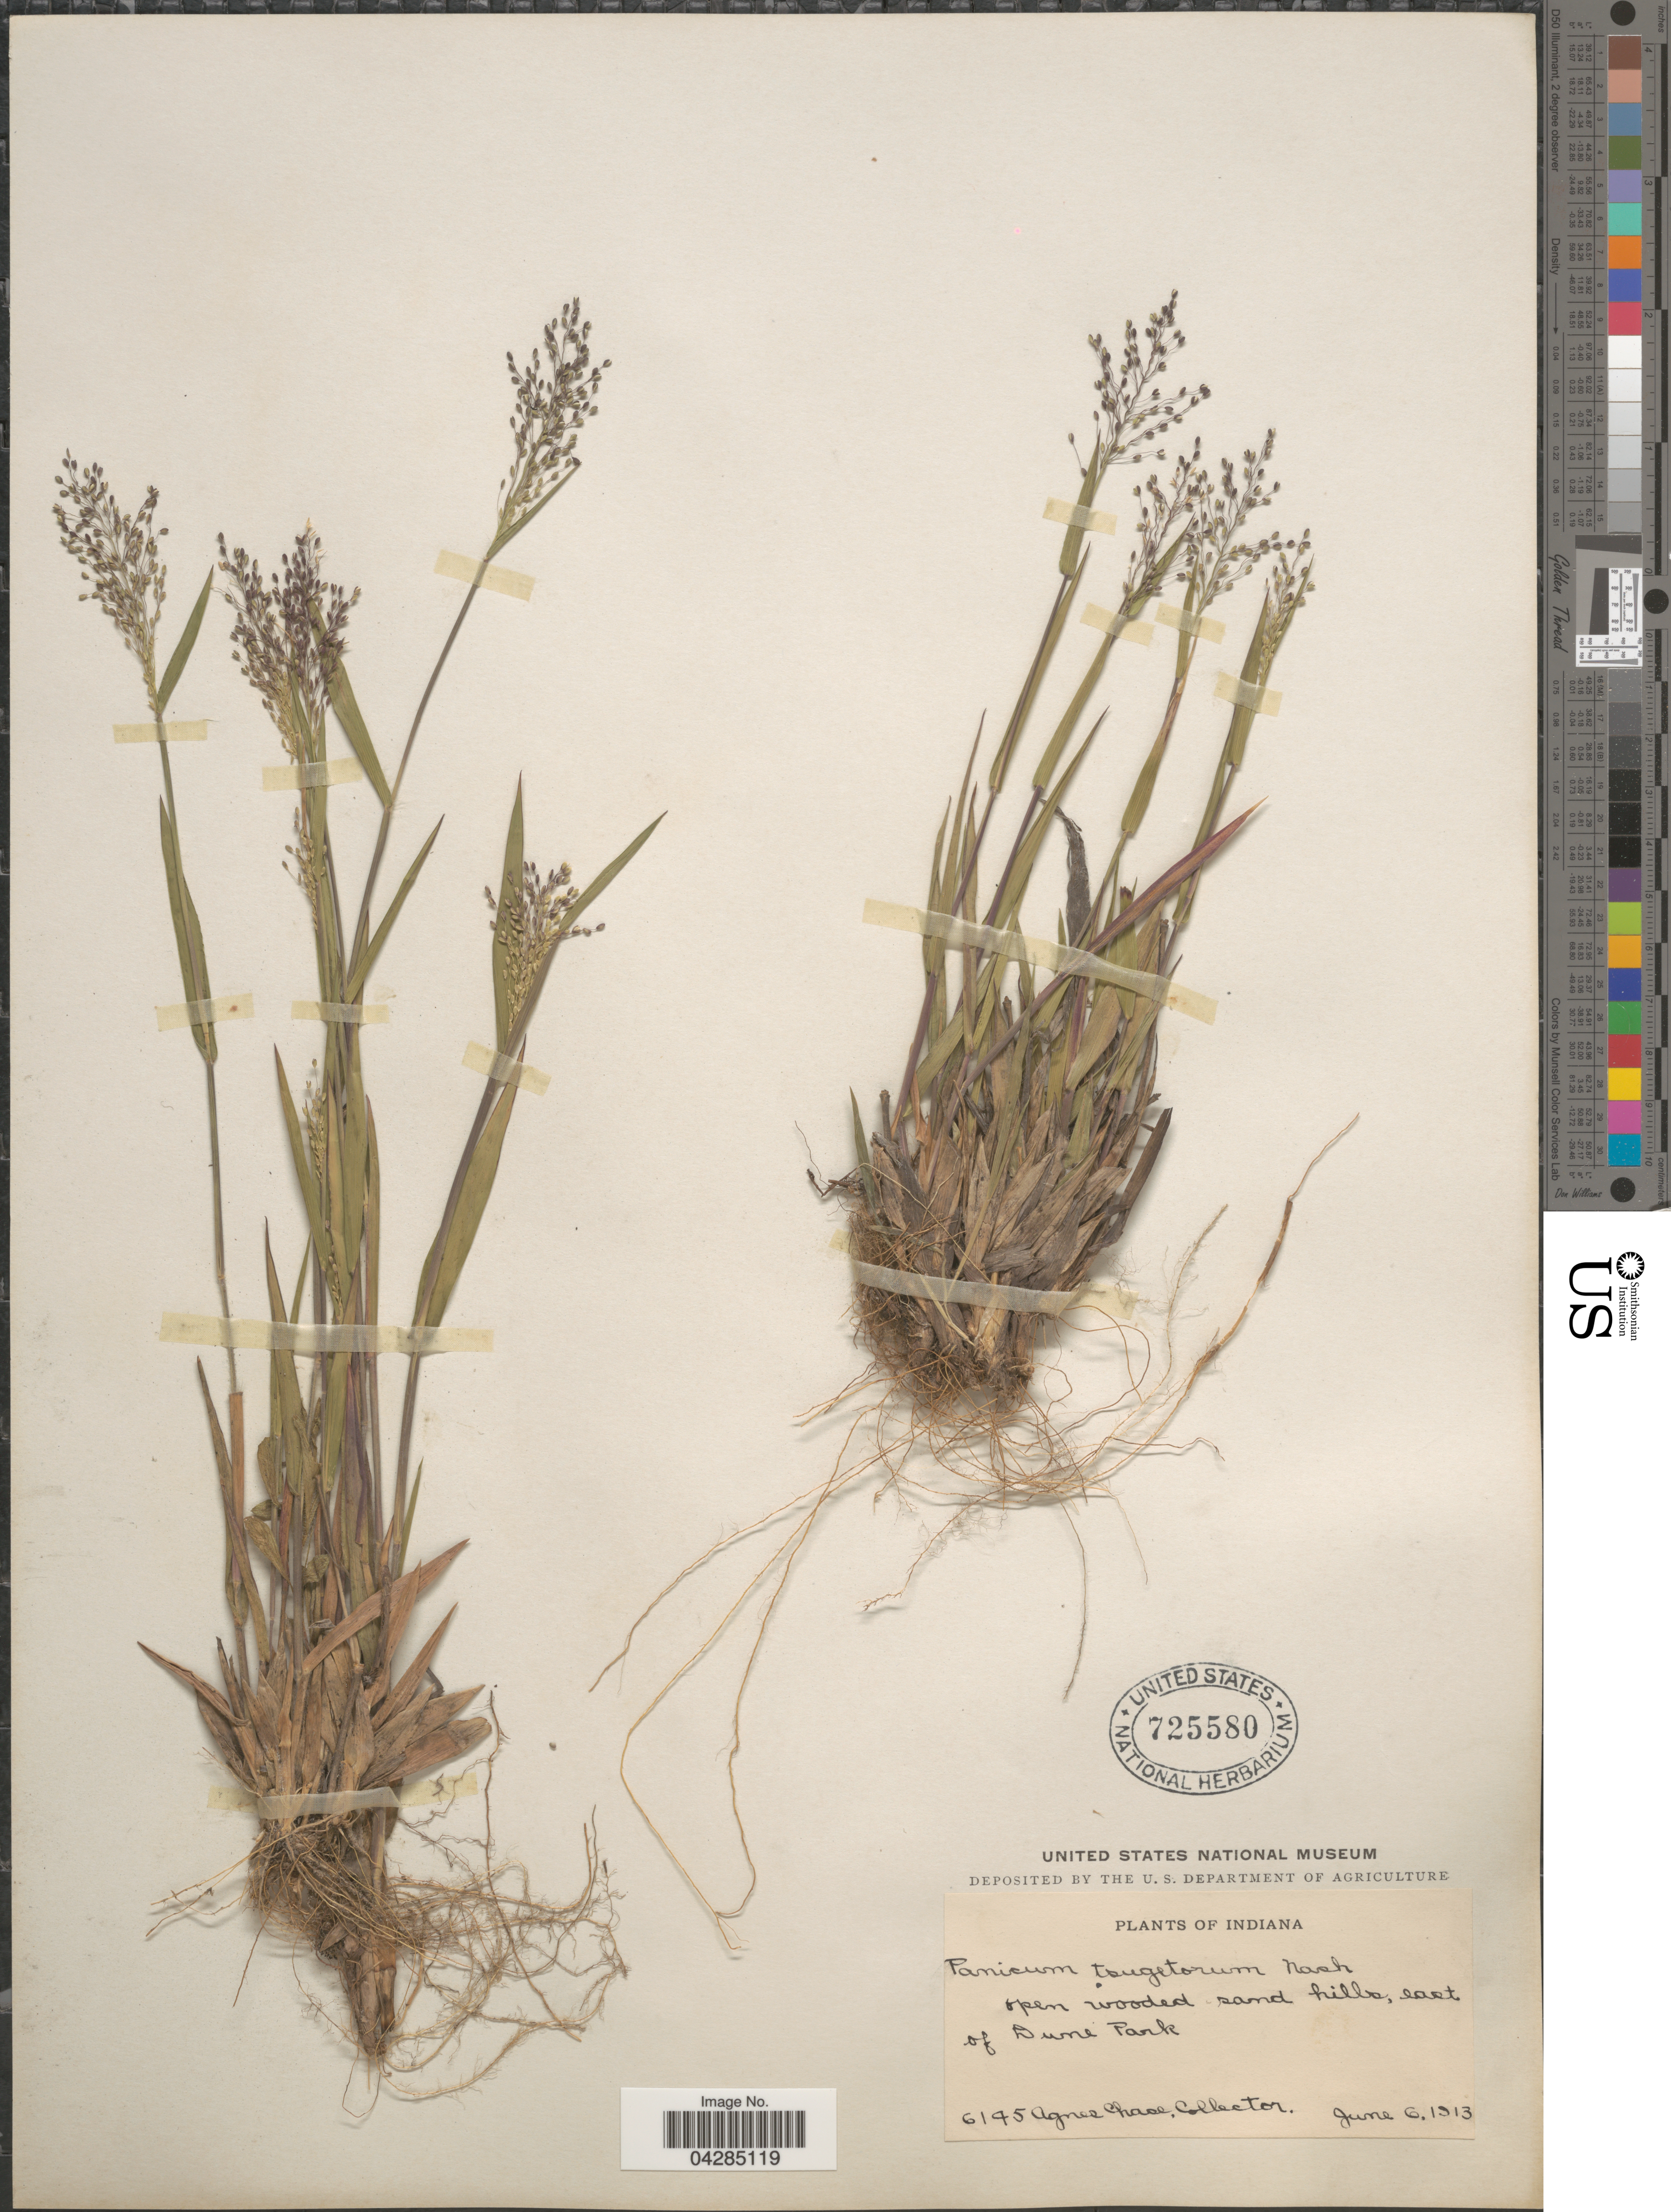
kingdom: Plantae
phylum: Tracheophyta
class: Liliopsida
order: Poales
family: Poaceae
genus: Dichanthelium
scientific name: Dichanthelium portoricense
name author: (Desv. ex Ham.) B.F. Hansen & Wunderlin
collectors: A. Chase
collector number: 6145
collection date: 1913-06-06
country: United States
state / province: Indiana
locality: Open wooded sand hills, east of Dune Park.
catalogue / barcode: US 725580